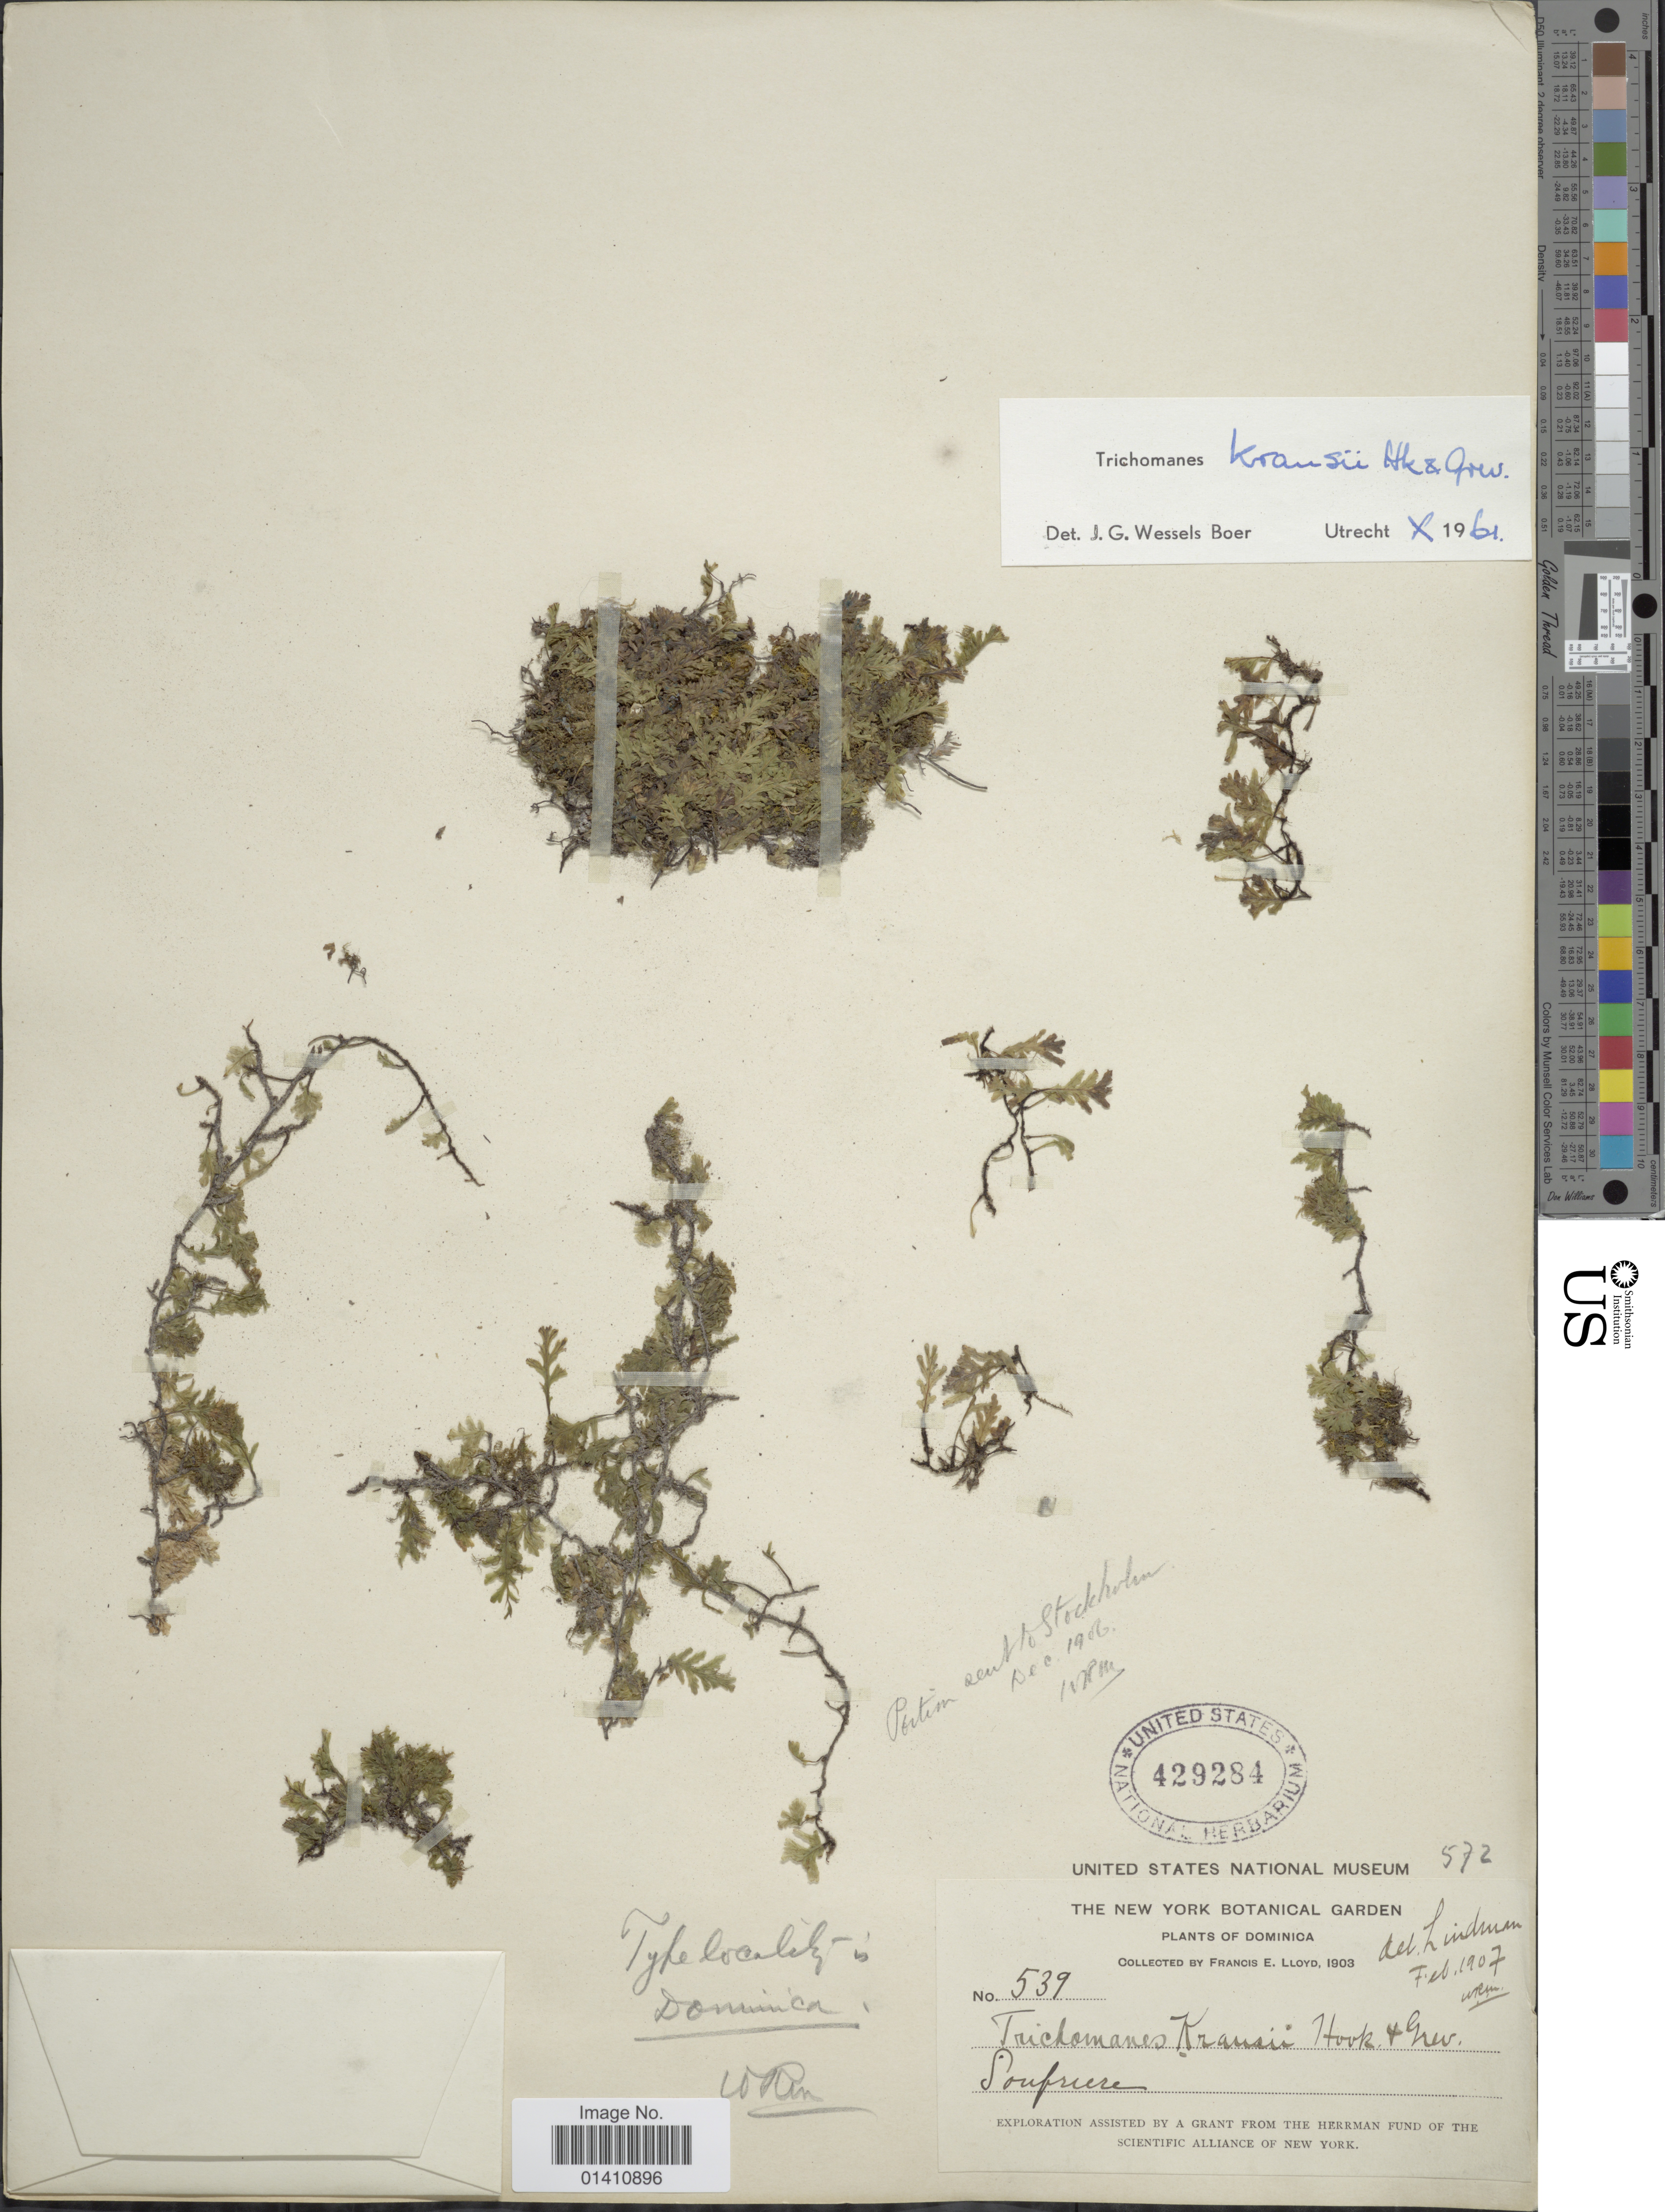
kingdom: Plantae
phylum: Tracheophyta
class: Polypodiopsida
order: Hymenophyllales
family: Hymenophyllaceae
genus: Didymoglossum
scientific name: Didymoglossum kraussii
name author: (Hook. & Grev.) C. Presl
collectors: Lloyd, C. E.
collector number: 539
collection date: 1903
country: Dominica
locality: Soufriere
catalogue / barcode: US 429284